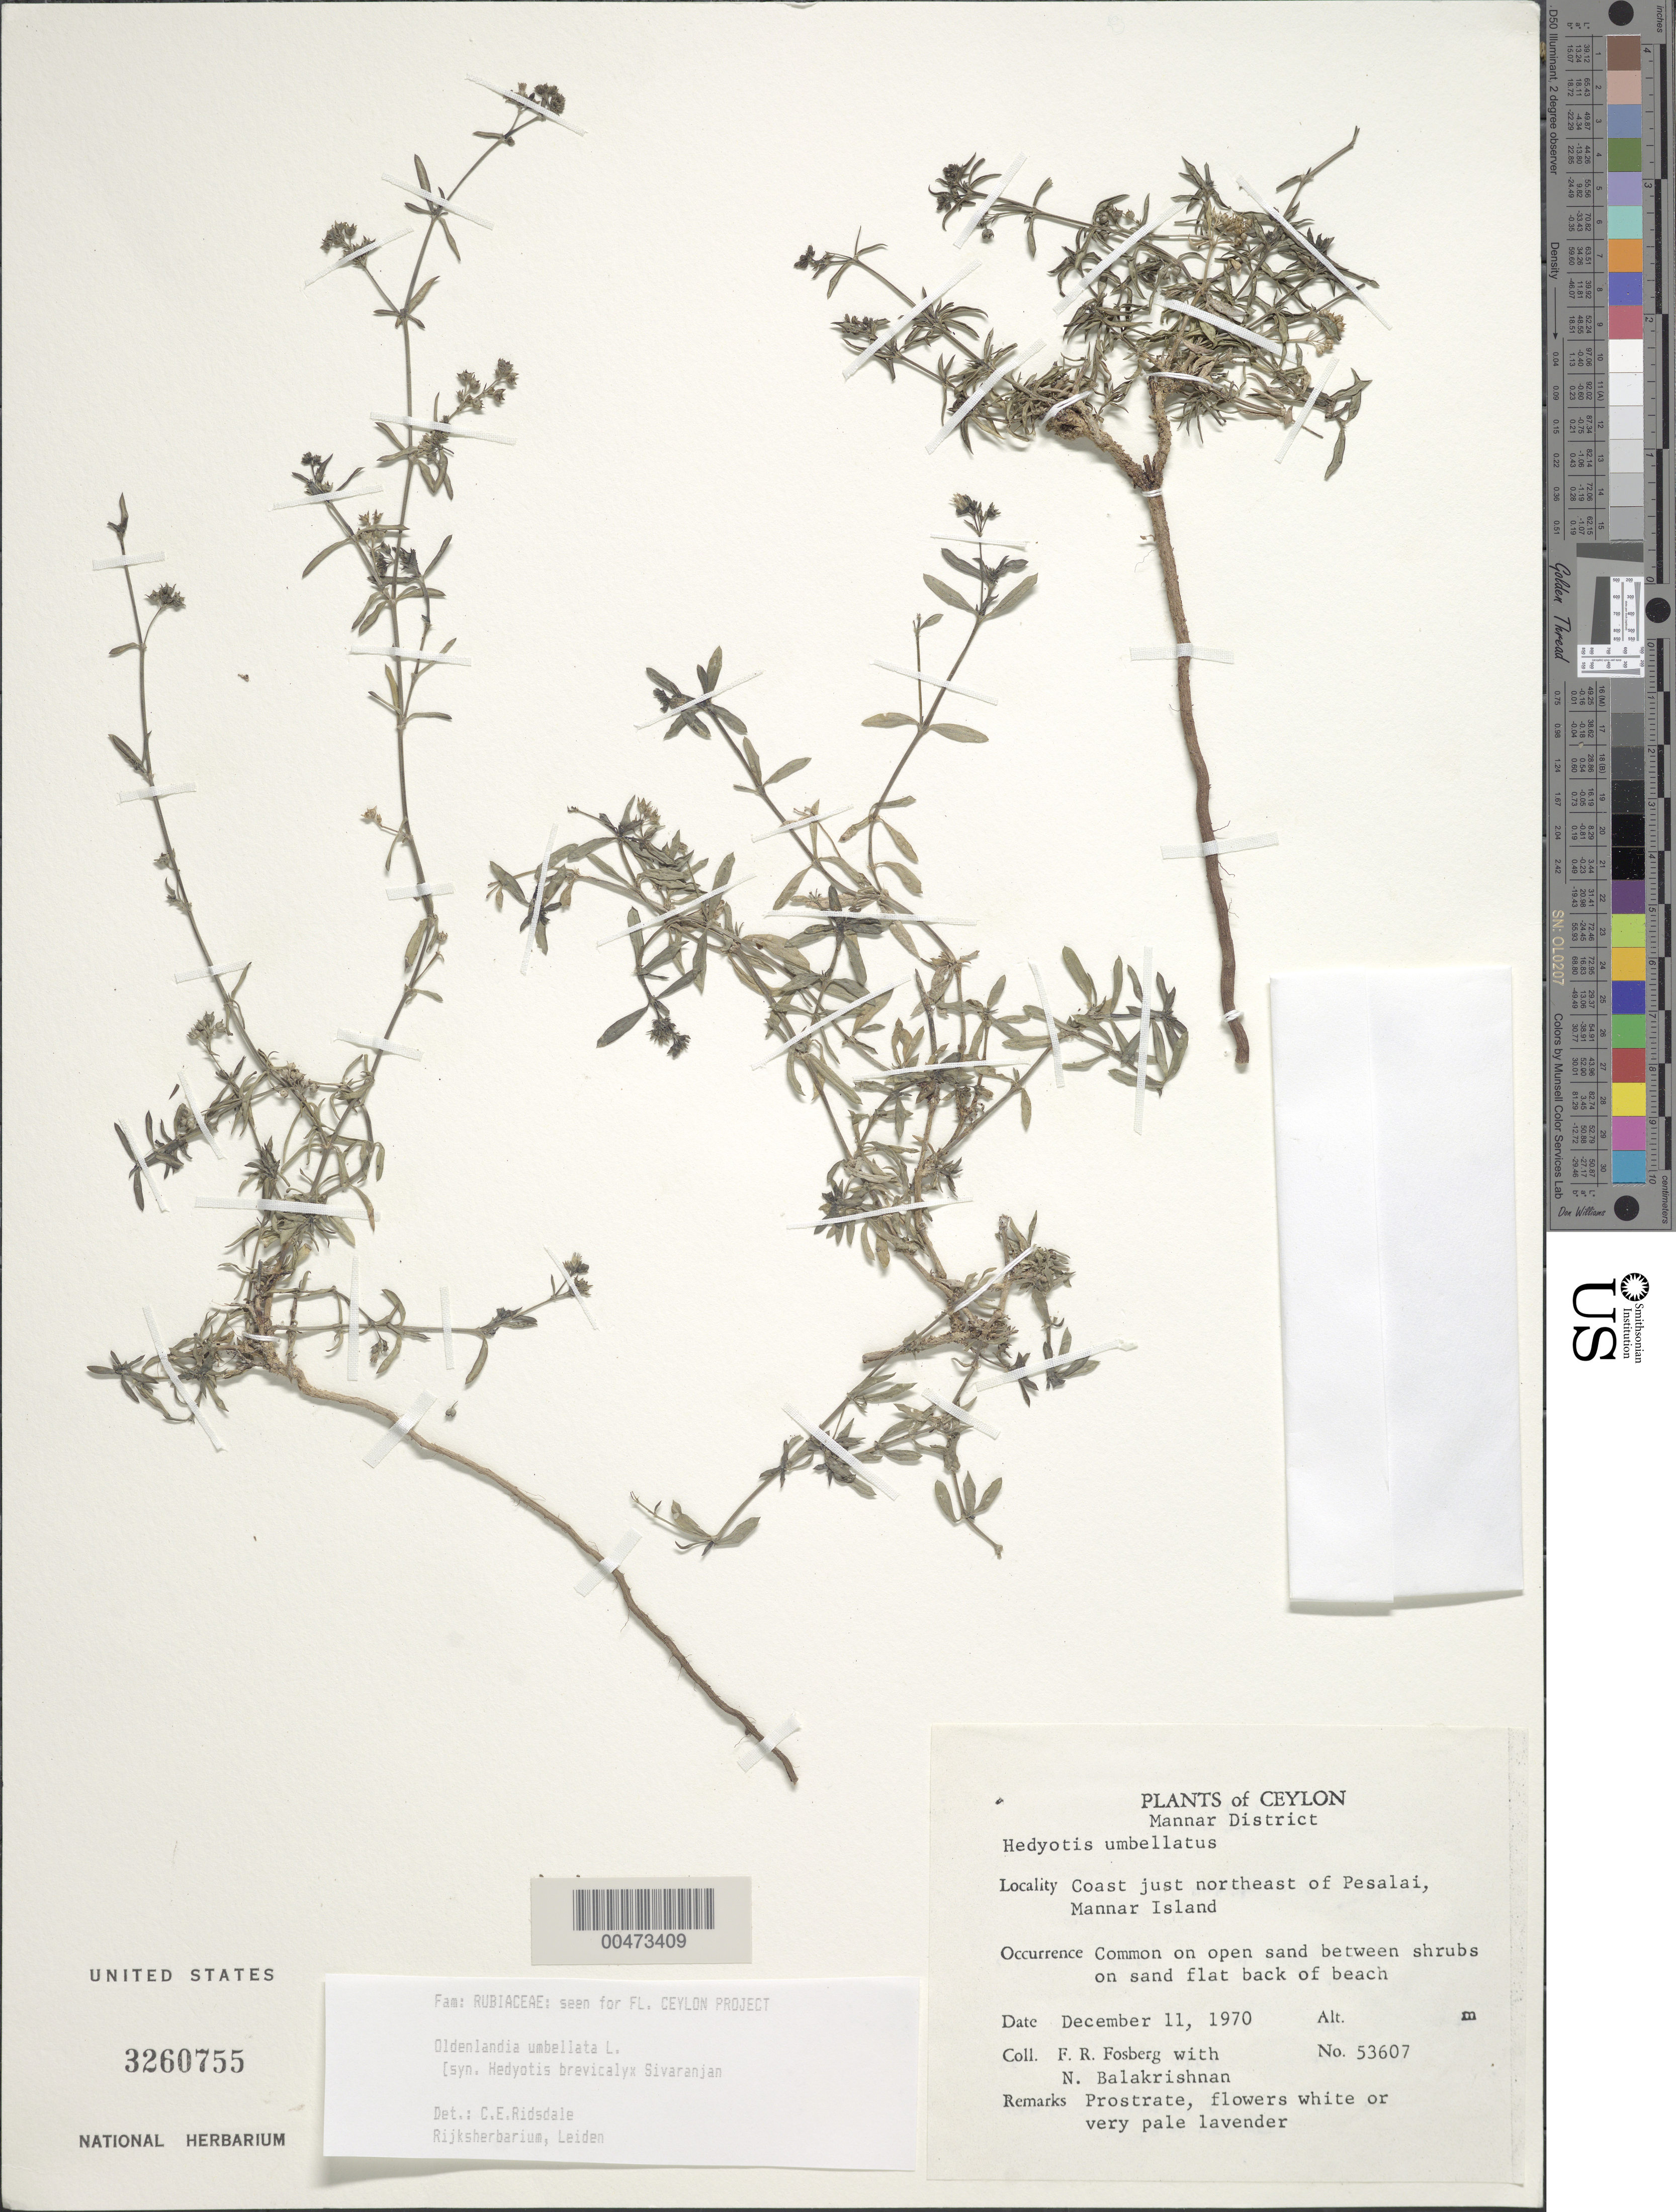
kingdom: Plantae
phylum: Tracheophyta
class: Magnoliopsida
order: Gentianales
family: Rubiaceae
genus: Oldenlandia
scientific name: Oldenlandia umbellata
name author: L.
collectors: F. R. Fosberg & N. Balakrishnan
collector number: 53607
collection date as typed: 11 Dec 1970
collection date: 1970-12-11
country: Sri Lanka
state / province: Northern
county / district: Mannar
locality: coast just NE of Pasalai, Mannar I.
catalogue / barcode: US 3260755